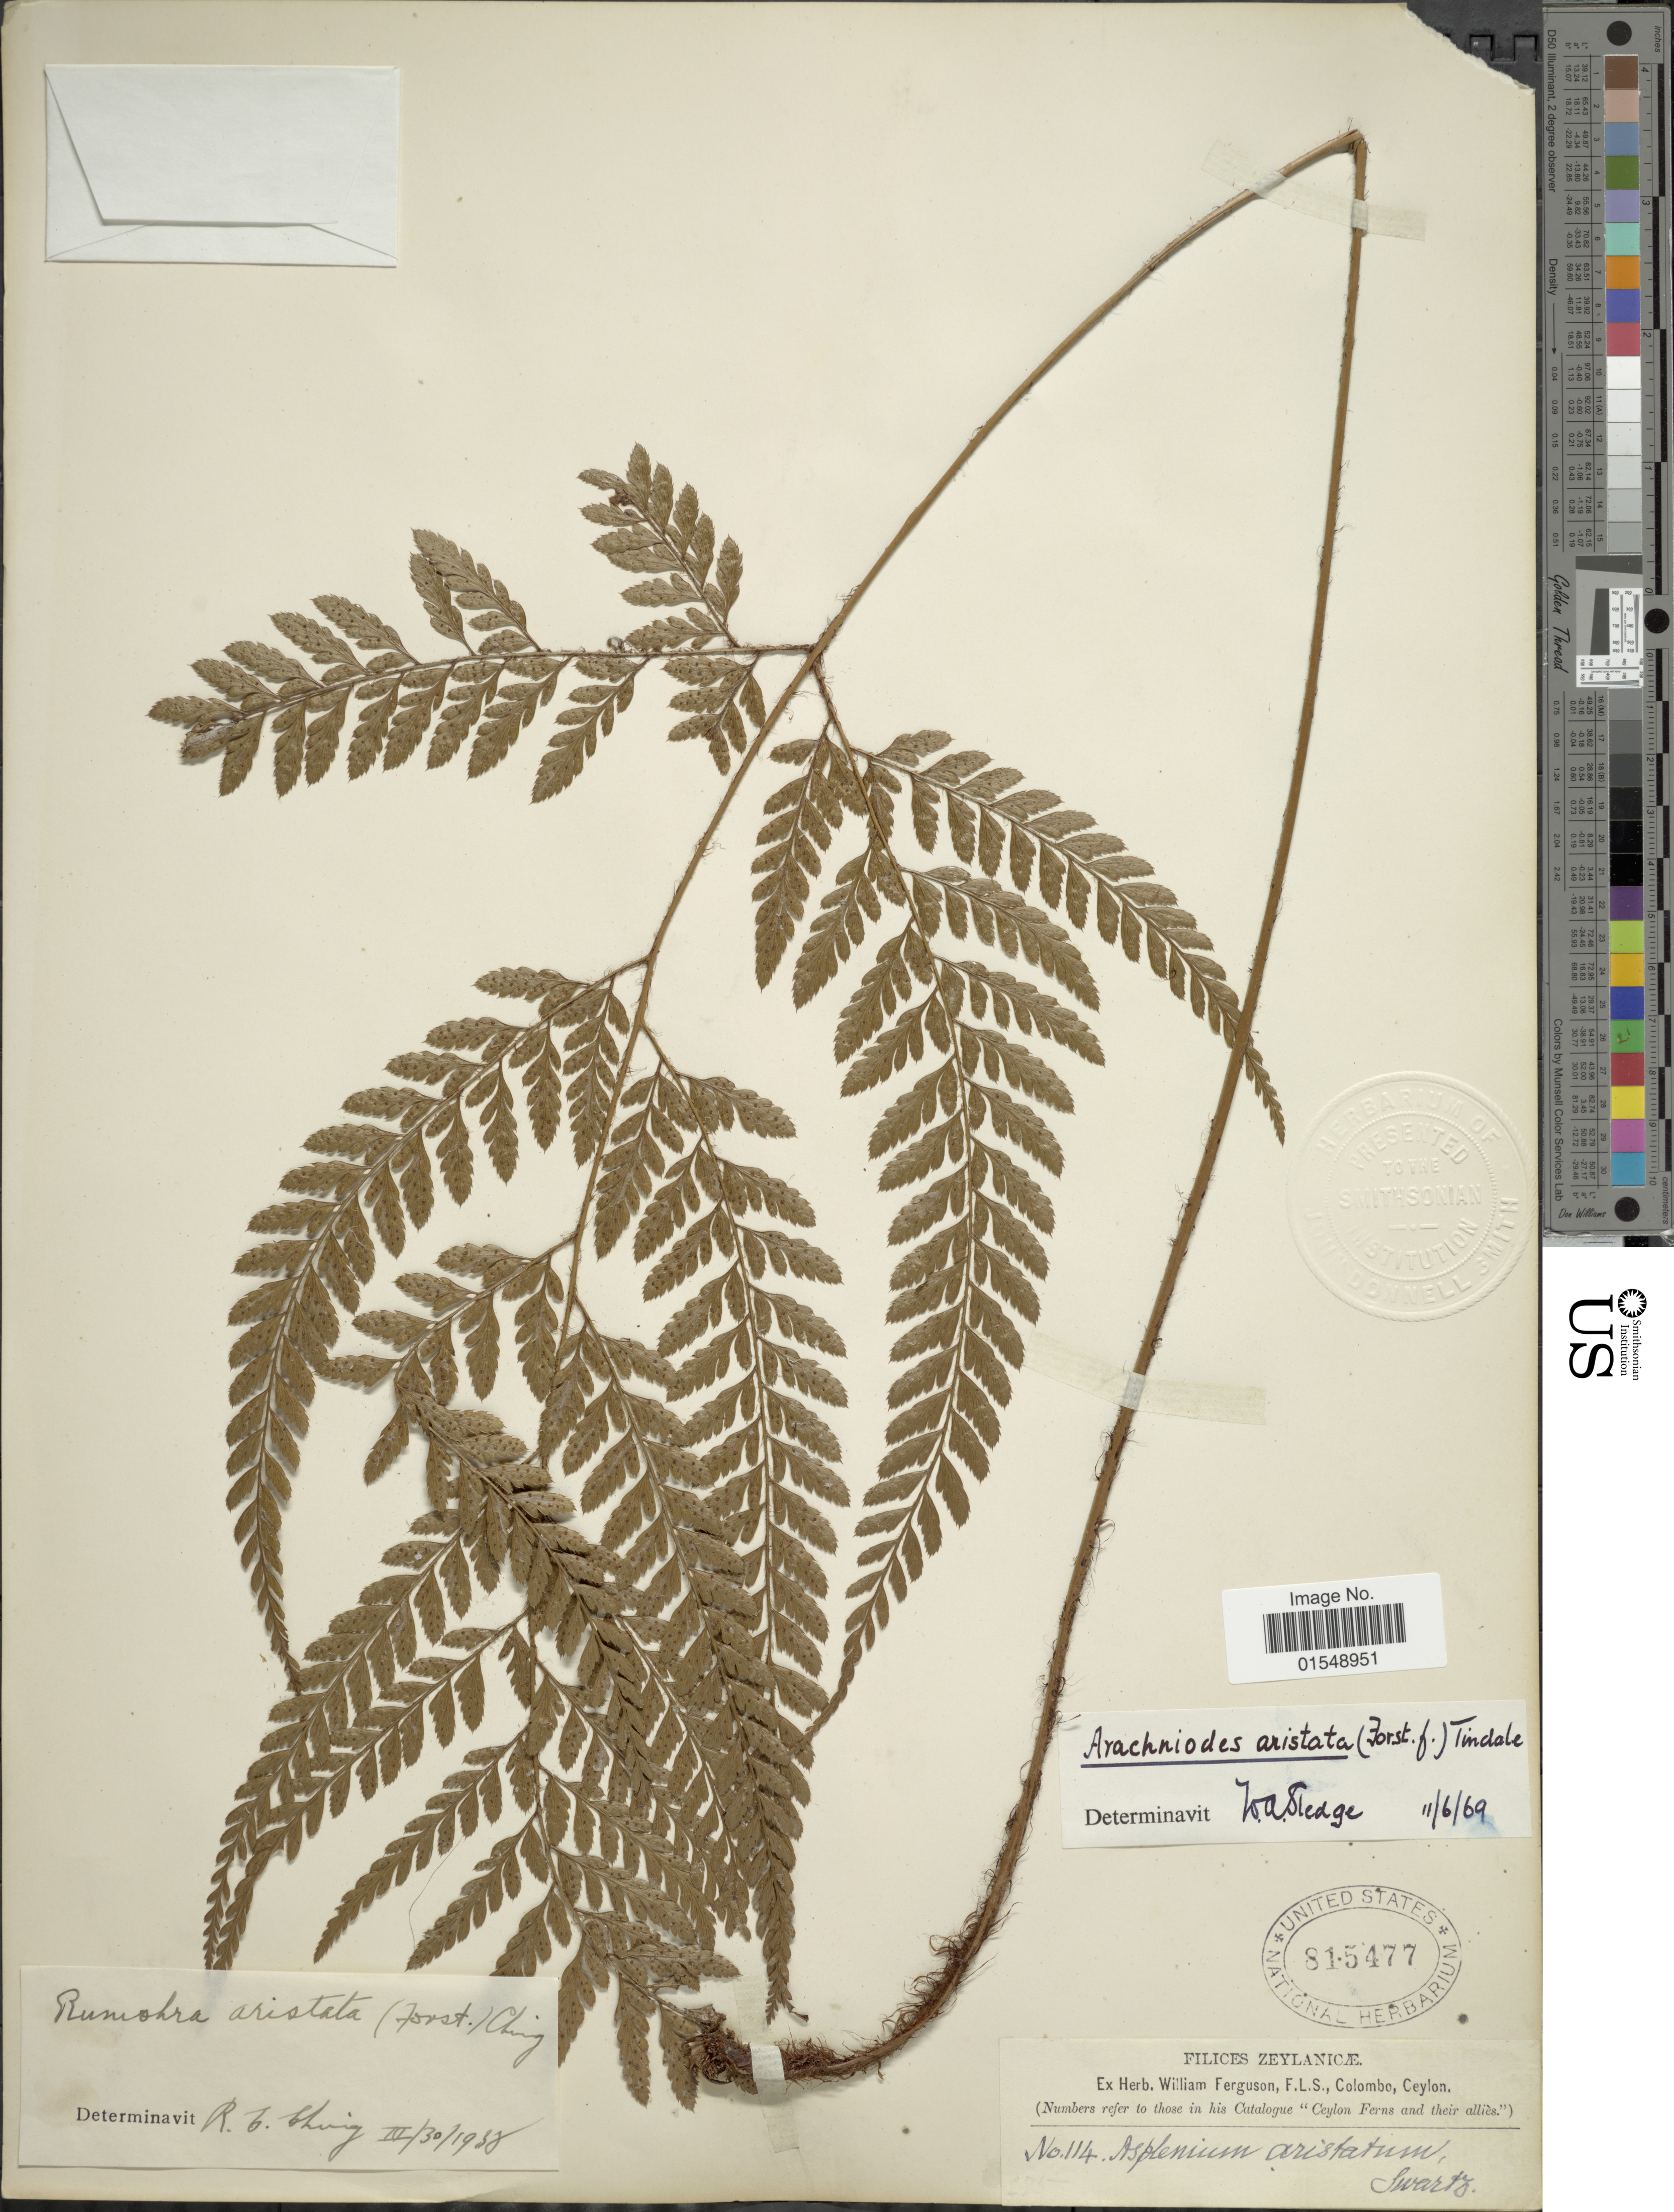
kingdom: Plantae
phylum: Tracheophyta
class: Polypodiopsida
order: Polypodiales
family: Dryopteridaceae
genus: Arachniodes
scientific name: Arachniodes aristata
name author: (G. Forst.) Tindale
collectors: ex herb. W. Ferguson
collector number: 114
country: Sri Lanka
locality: Zeylanicae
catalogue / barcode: US 815477